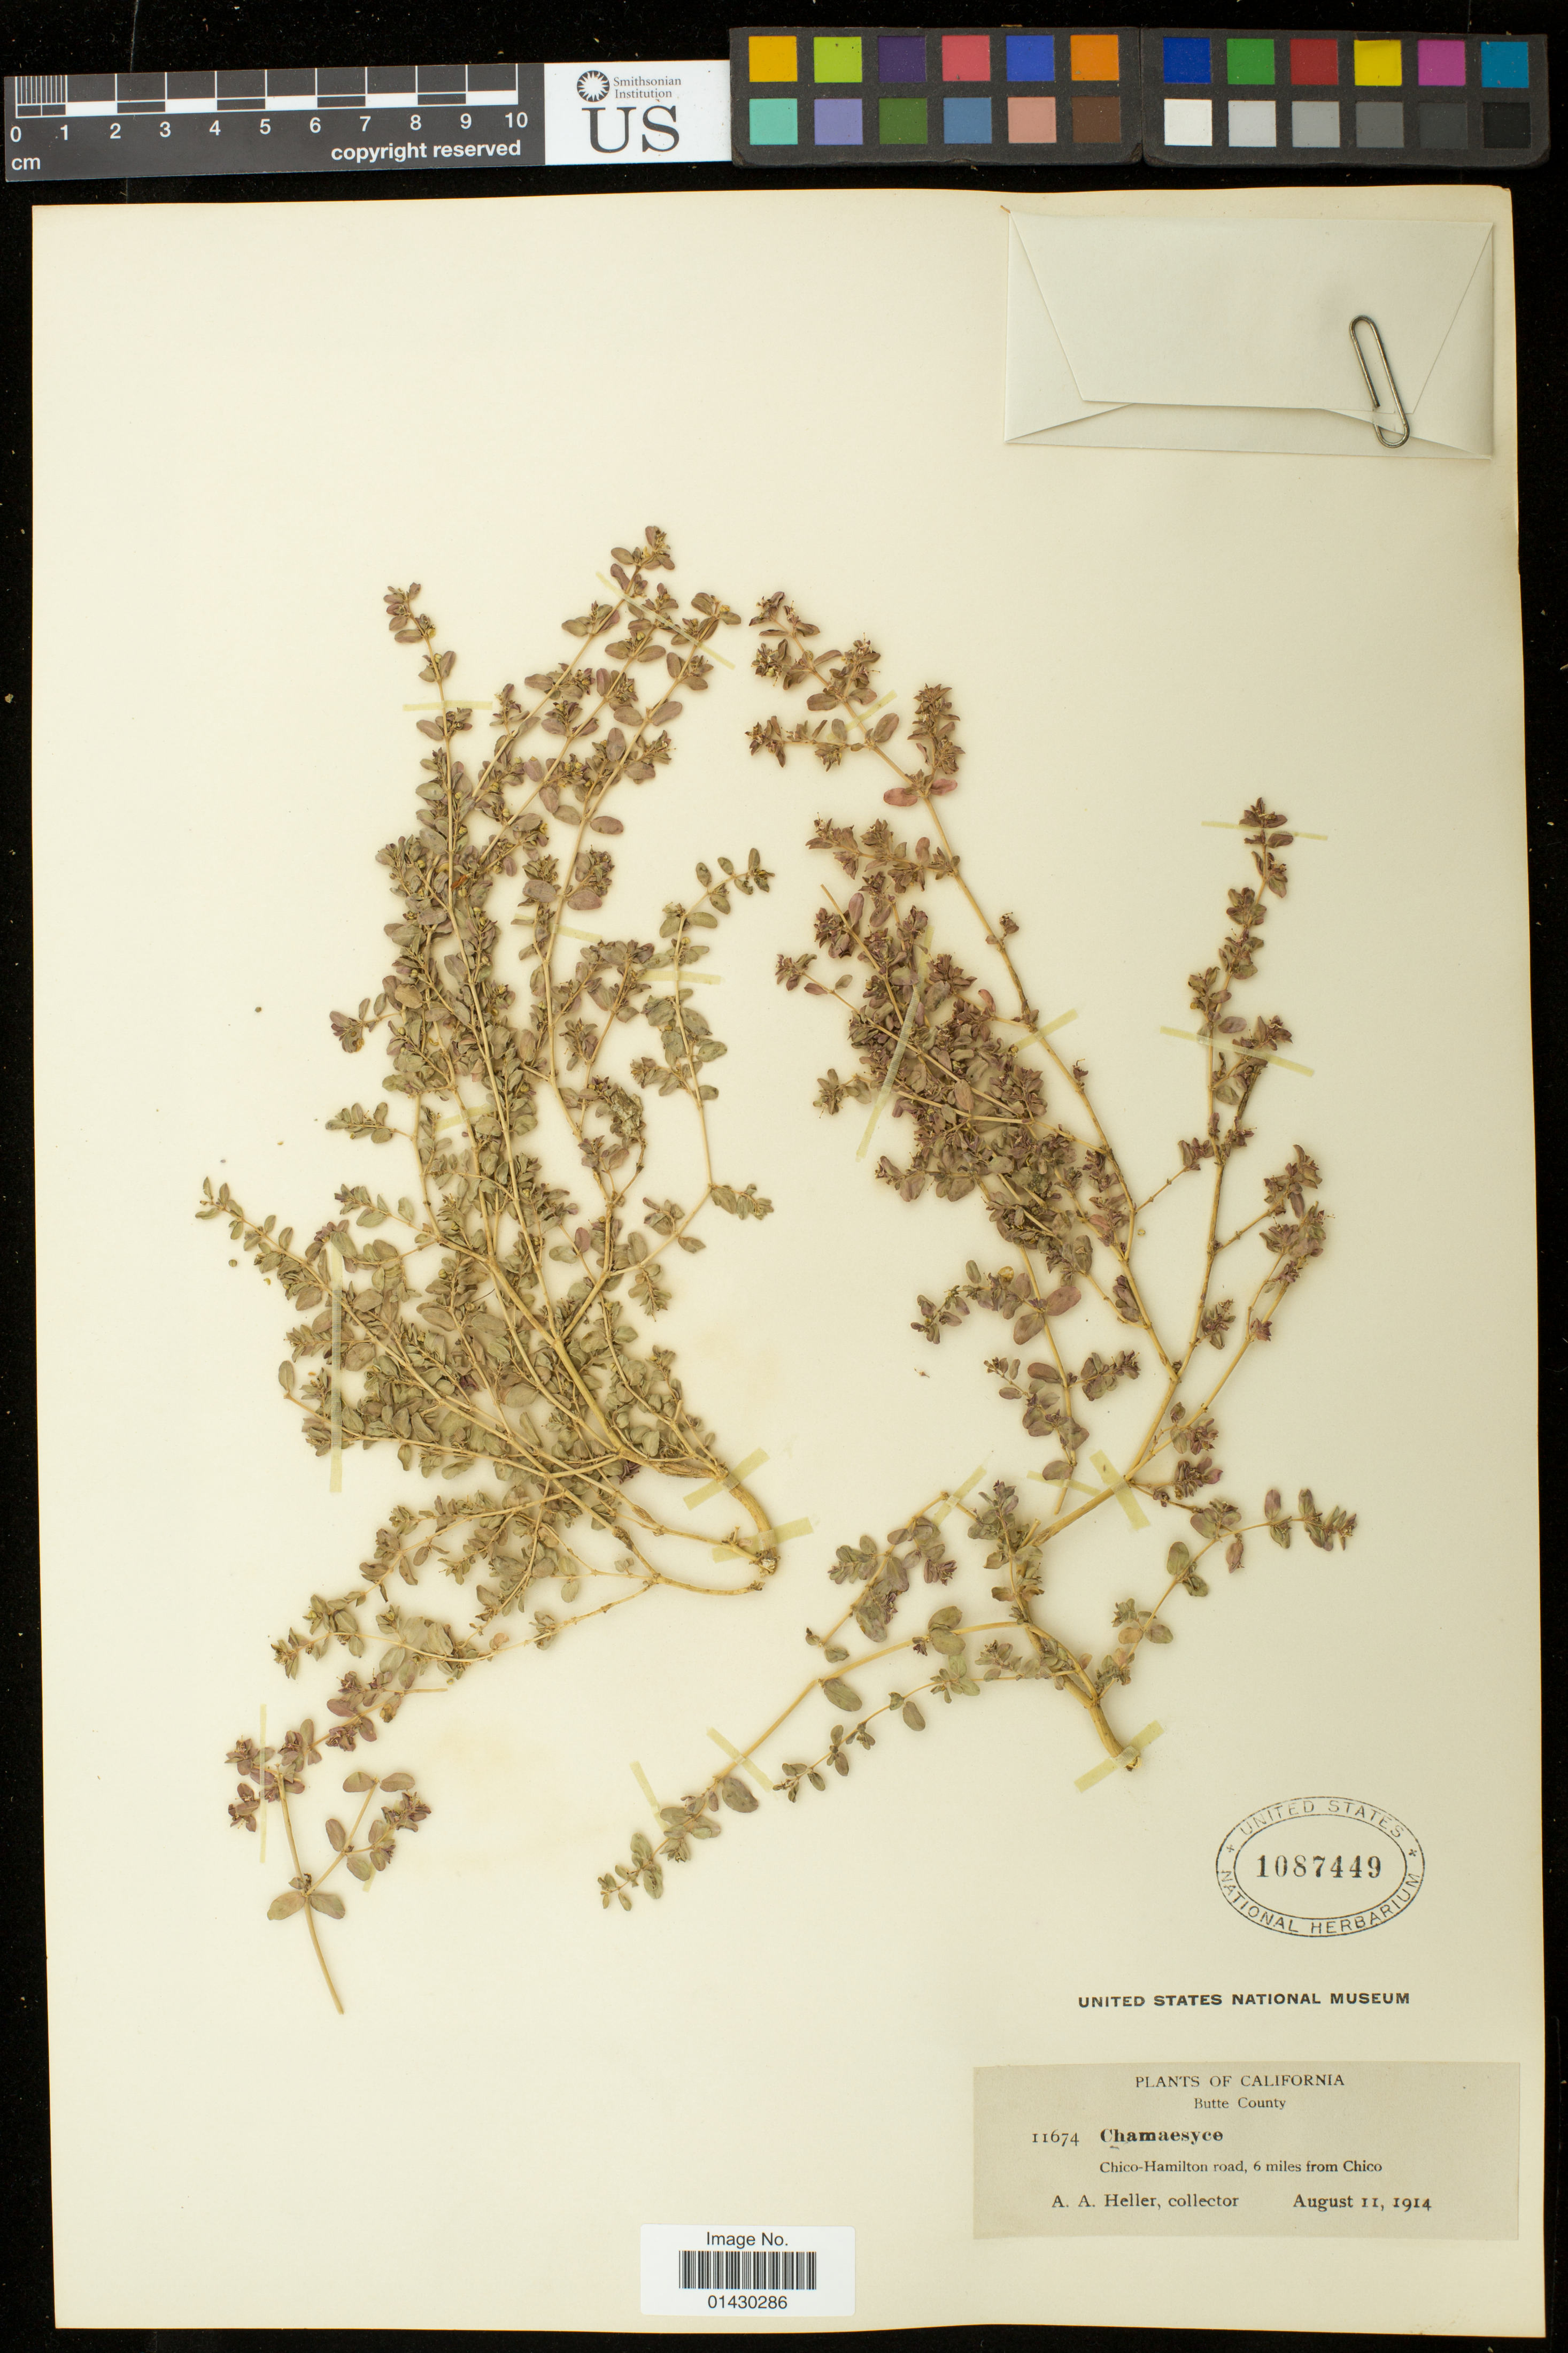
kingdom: Plantae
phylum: Tracheophyta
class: Magnoliopsida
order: Malpighiales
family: Euphorbiaceae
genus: Euphorbia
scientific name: Euphorbia serpillifolia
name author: Pers.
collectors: A. A. Heller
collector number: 11674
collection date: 1914-08-11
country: United States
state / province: California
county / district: Butte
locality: Chico-Hamilton road, 6 miles from Chico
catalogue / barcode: US 1087449